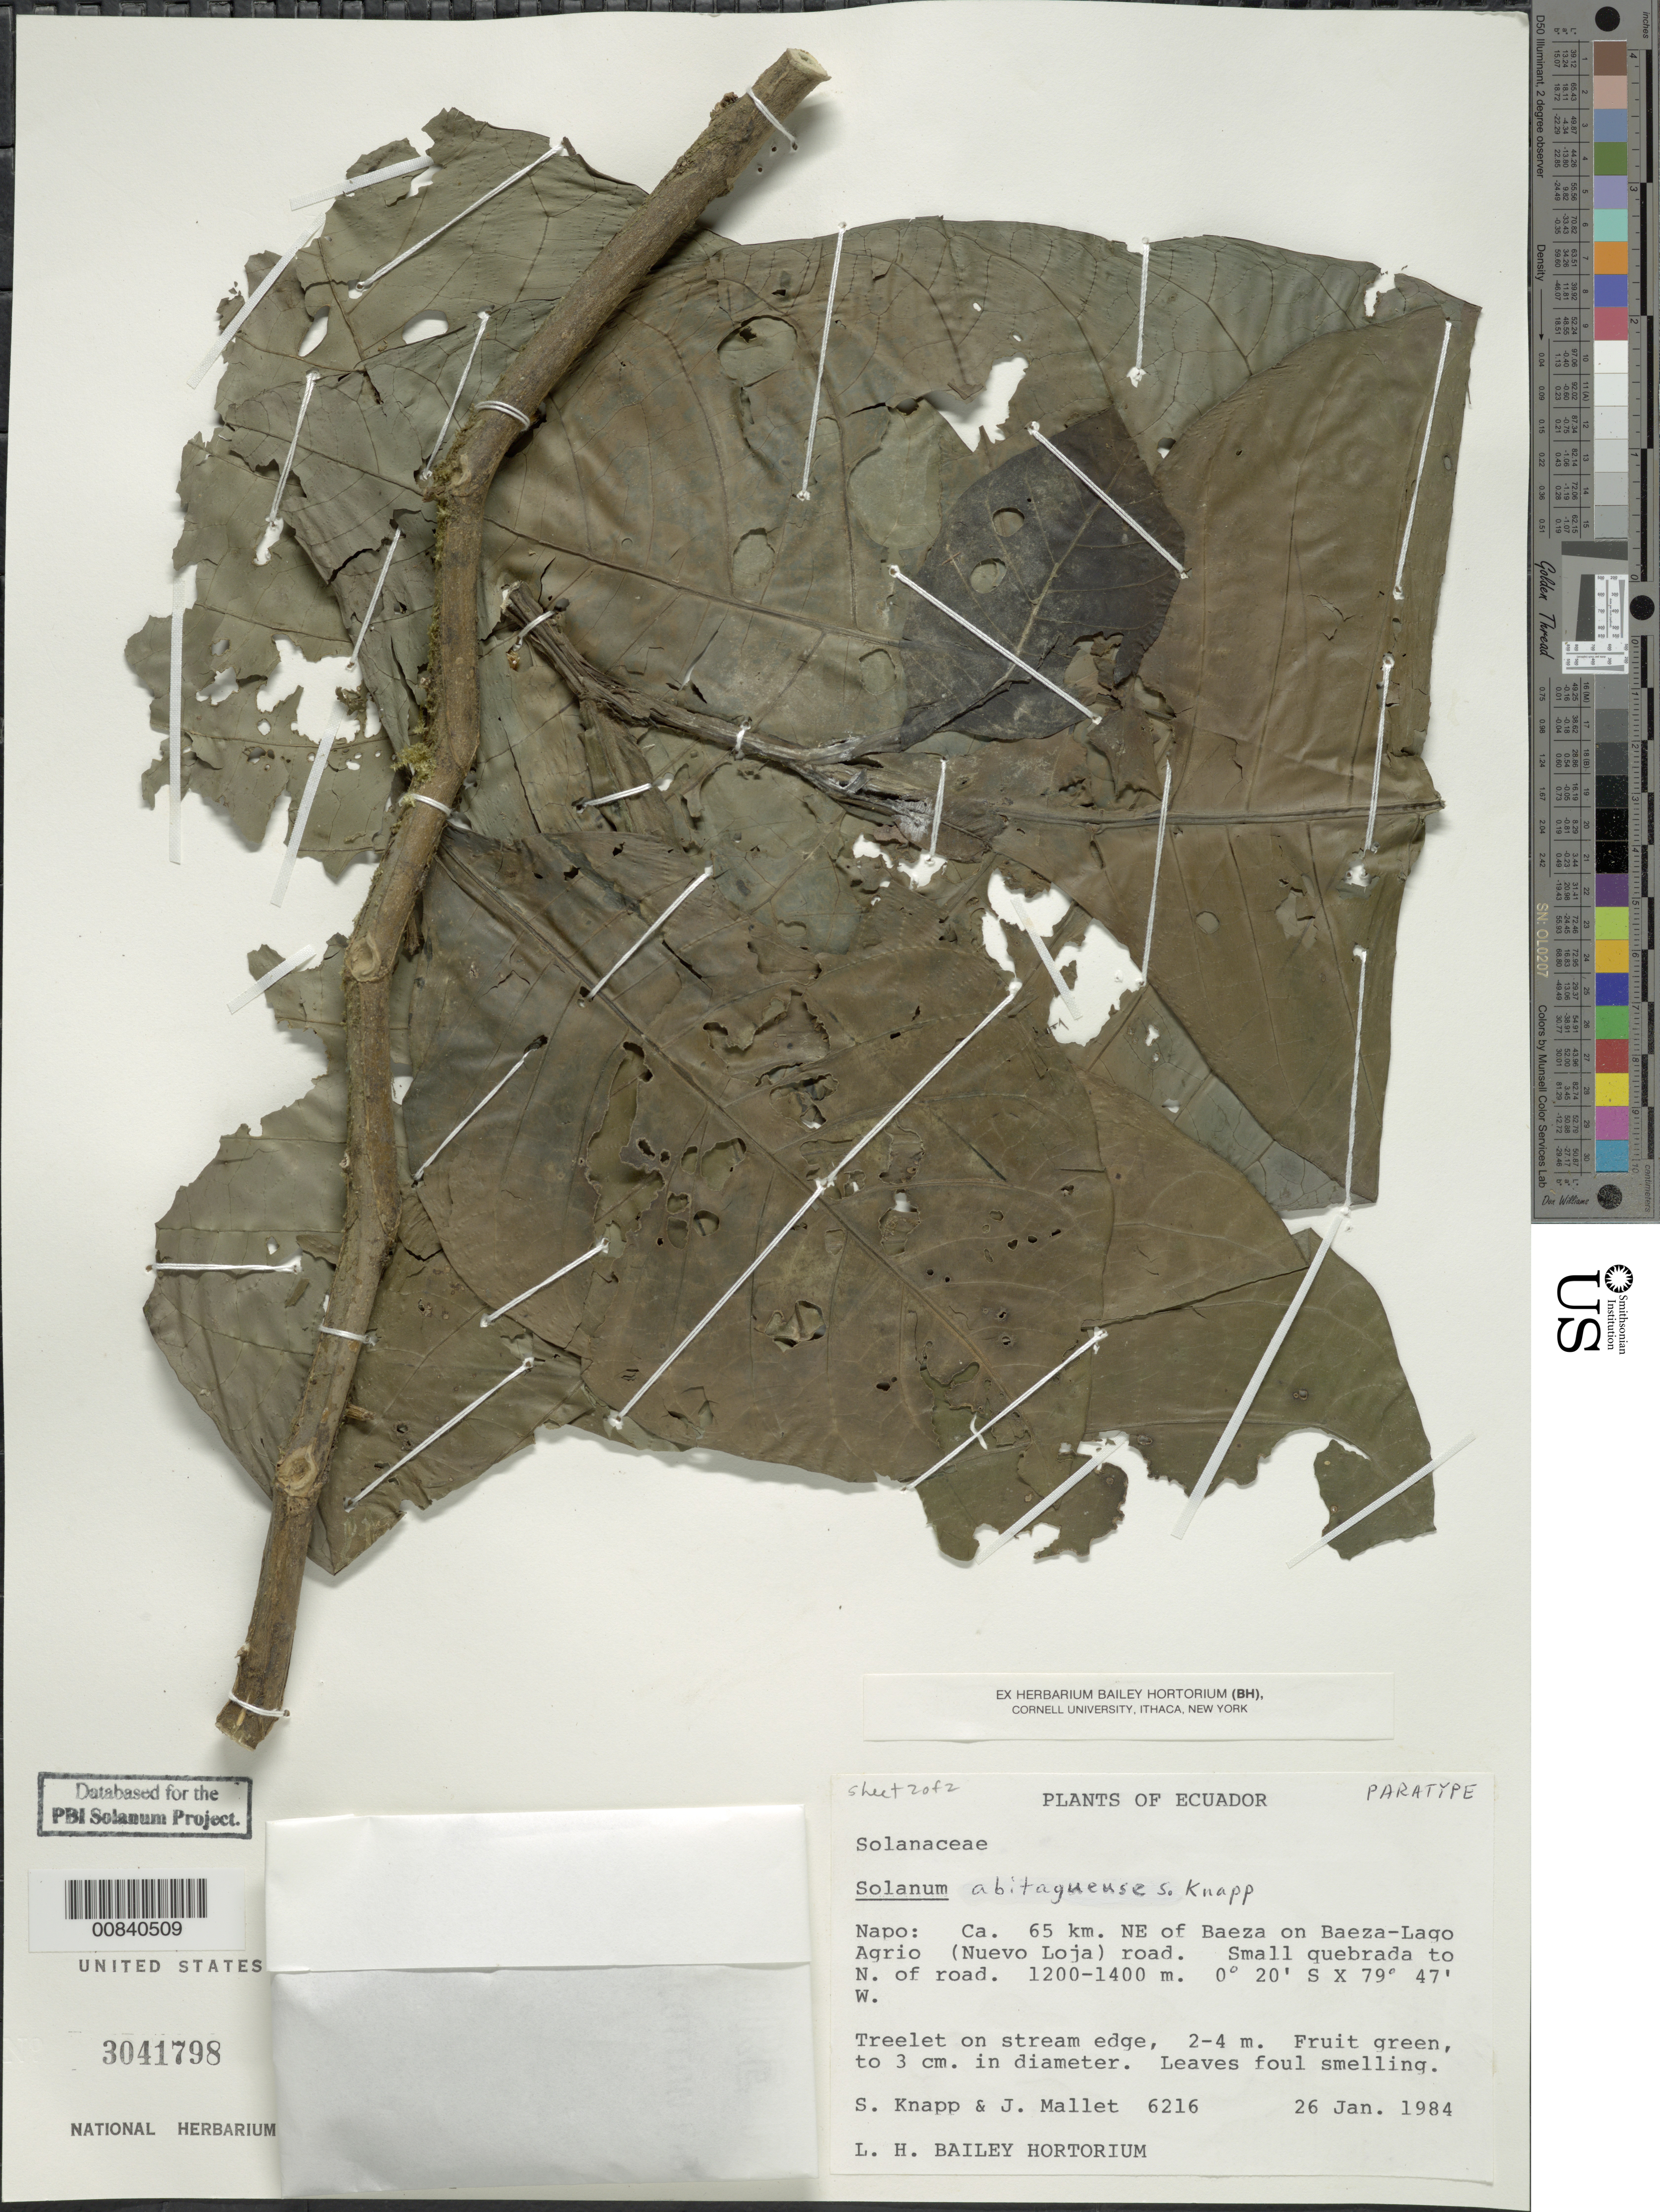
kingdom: Plantae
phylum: Tracheophyta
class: Magnoliopsida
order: Solanales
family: Solanaceae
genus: Solanum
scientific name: Solanum abitaguense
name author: S. Knapp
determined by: Knapp, S. D.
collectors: S. Knapp & J. Mallet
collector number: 6216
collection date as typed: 26 Jan 1984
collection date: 1984-01-26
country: Ecuador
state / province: Napo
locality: Ca. 65 km. NE of Baeza on Baeza-Lago Agrio (Nueva Loja) road. Small quebrada to N. of road.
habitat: Small quebrada.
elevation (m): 1200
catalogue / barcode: US 3041798